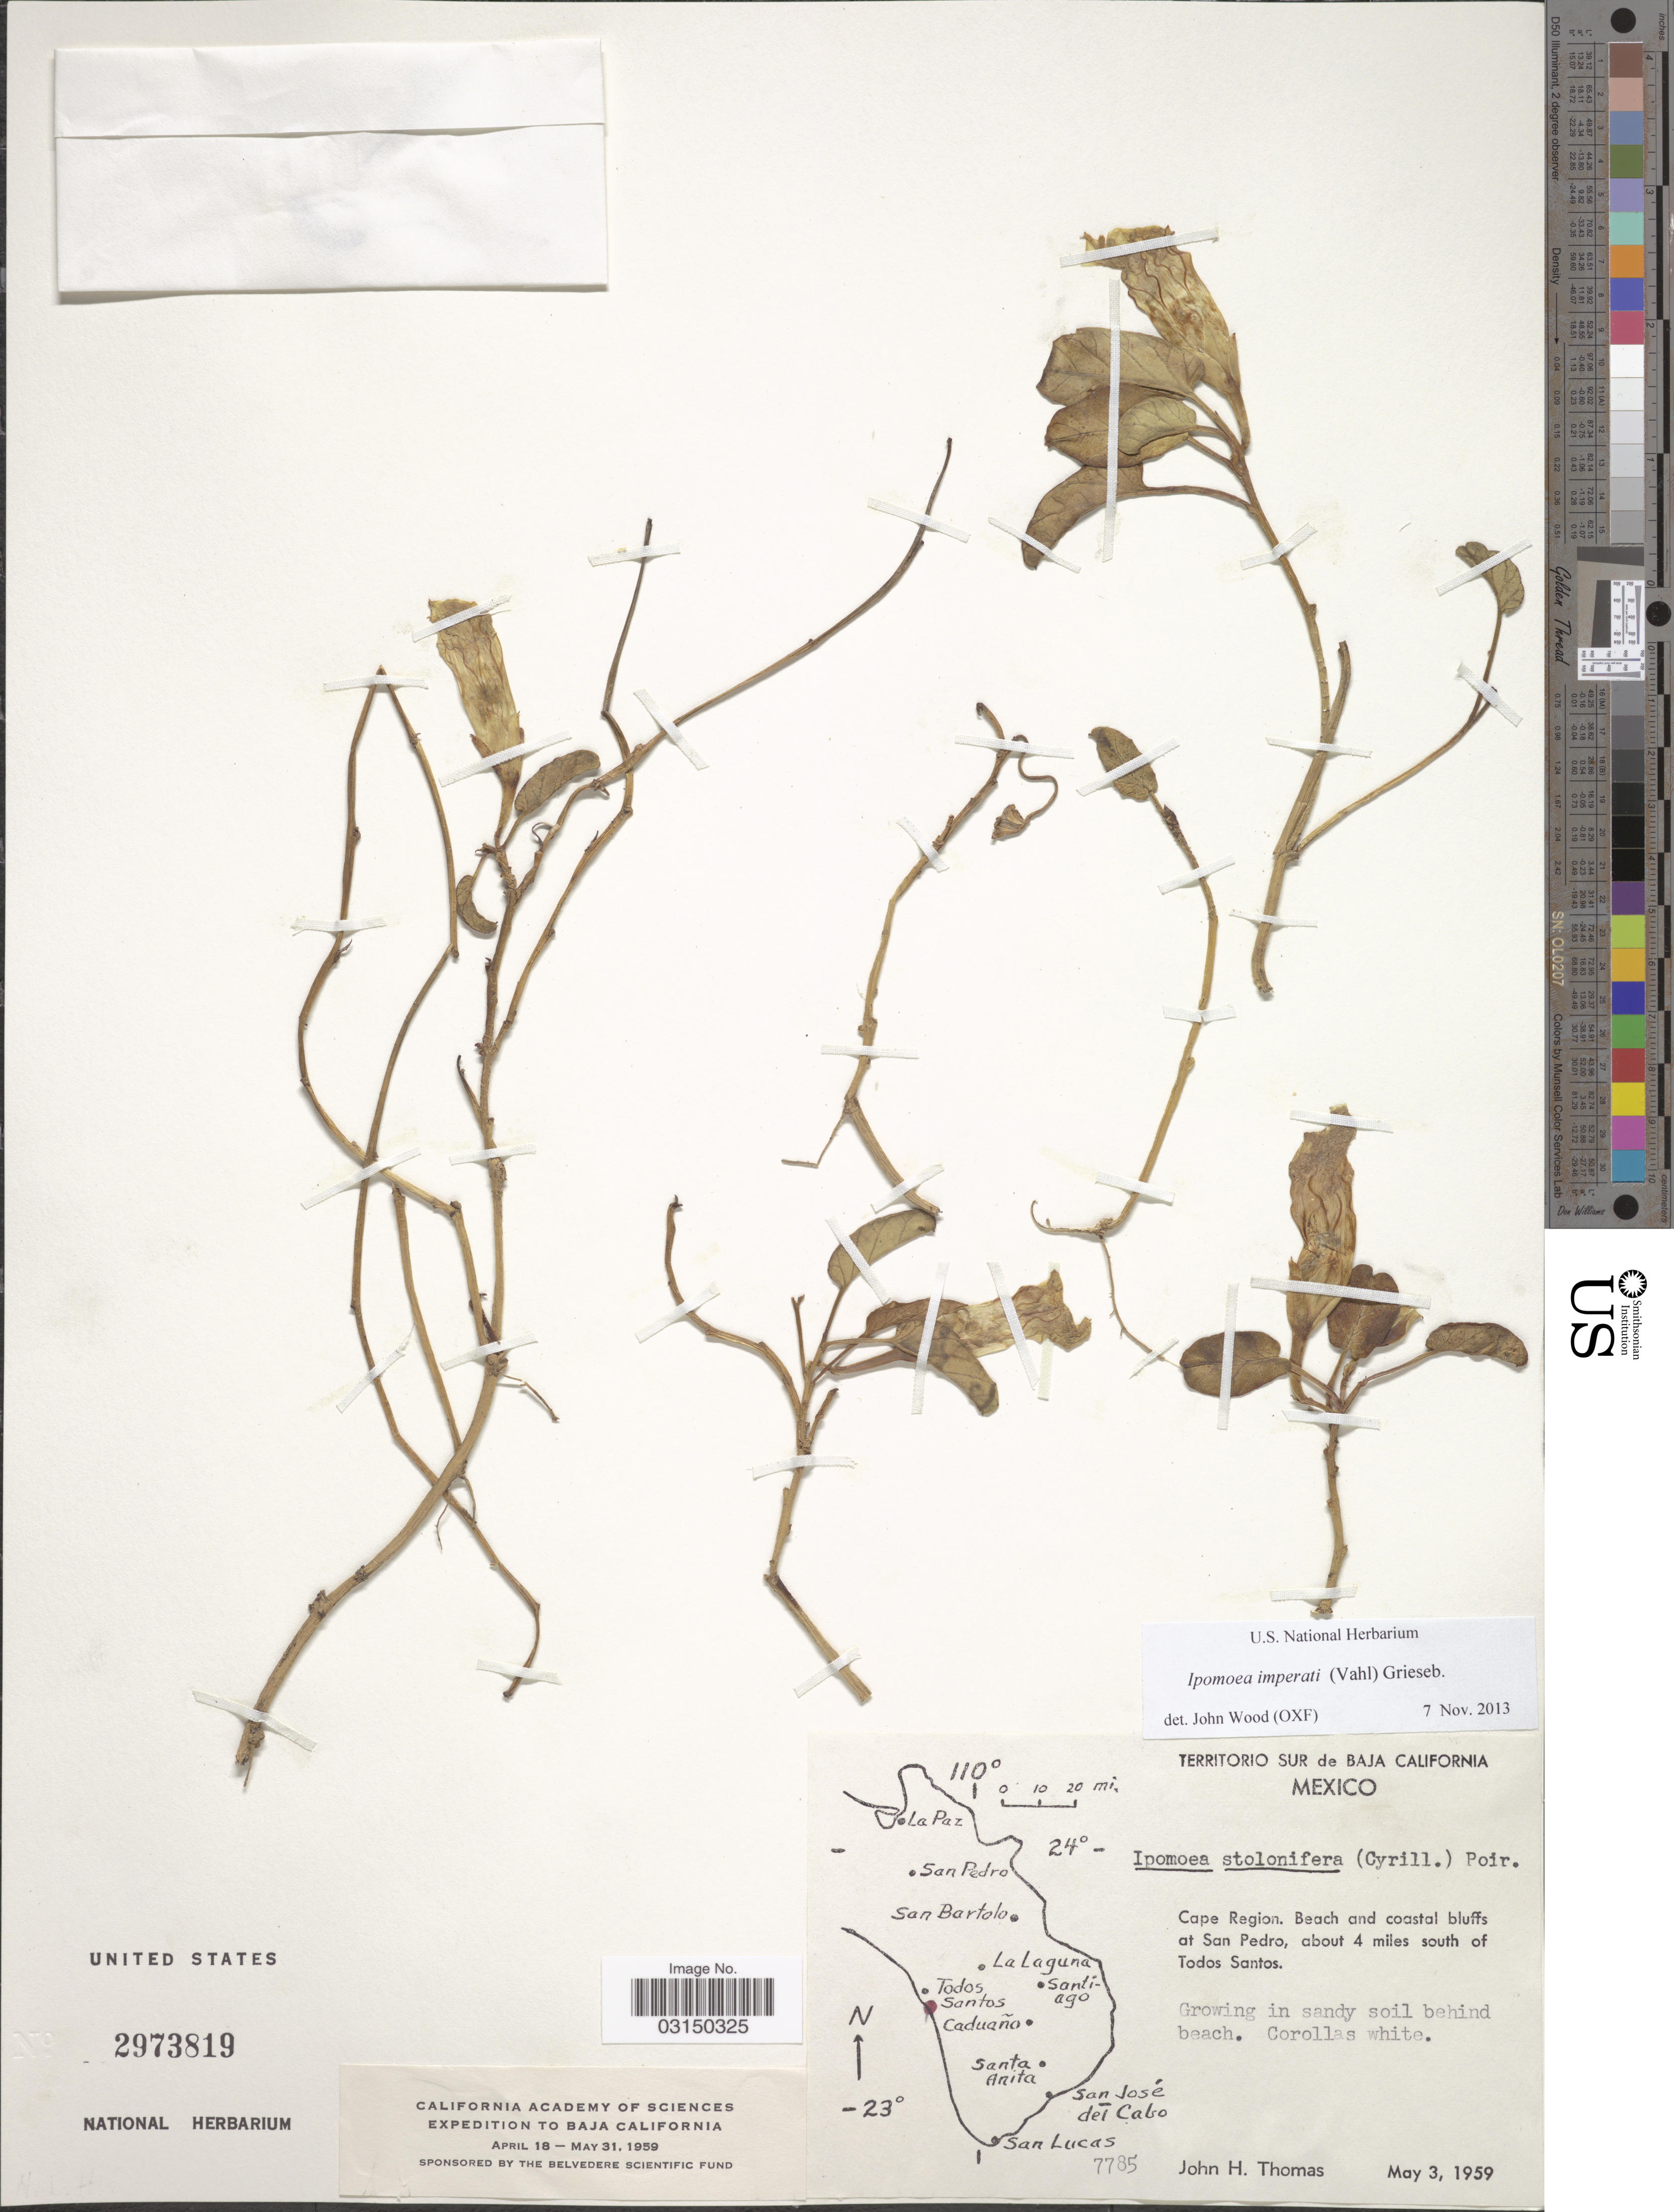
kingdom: Plantae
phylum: Tracheophyta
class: Magnoliopsida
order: Solanales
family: Convolvulaceae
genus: Ipomoea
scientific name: Ipomoea imperati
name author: (Vahl) Griseb.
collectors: J. H. Thomas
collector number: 7785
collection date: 1959-05-03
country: Mexico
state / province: Baja California Sur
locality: Territorio Sur de Baja California. Cape Region. Beach and coastal bluffs at San Pedro, about 4 miles south of Todos Santos.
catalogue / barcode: US 2973819